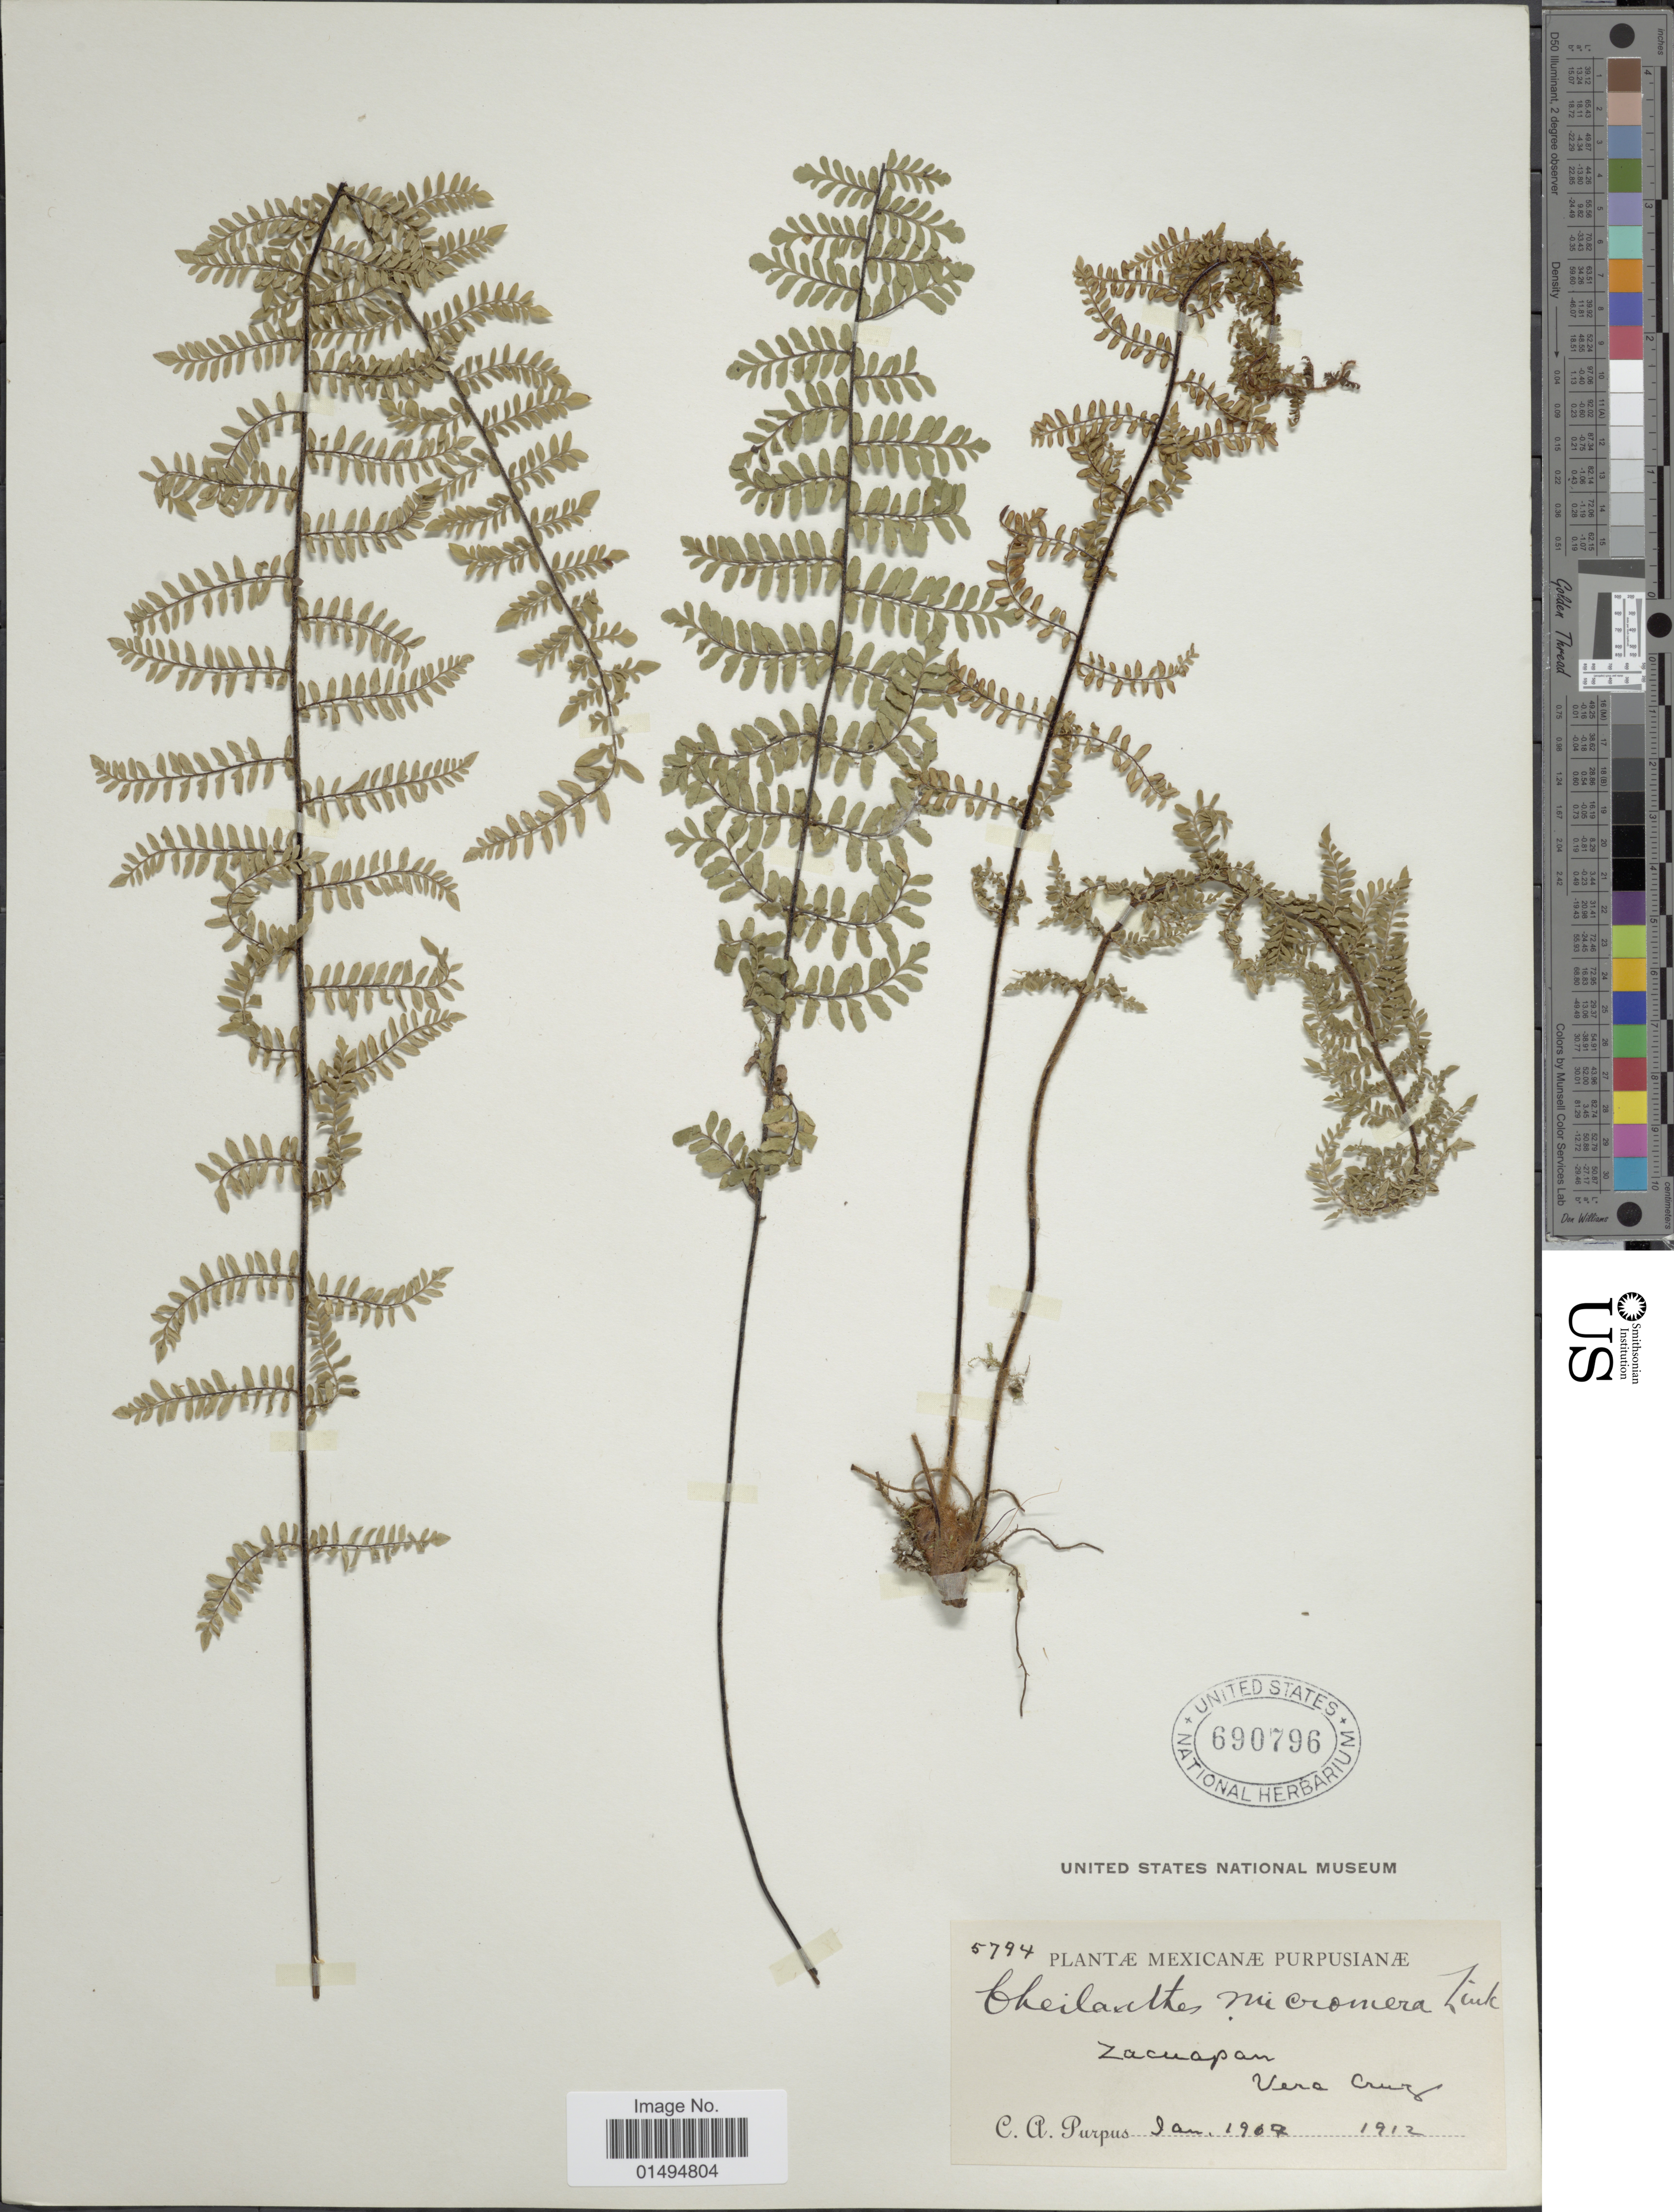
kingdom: Plantae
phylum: Tracheophyta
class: Polypodiopsida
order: Polypodiales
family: Pteridaceae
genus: Myriopteris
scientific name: Myriopteris notholaenoides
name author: (Desv.) Grusz & Windham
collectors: C. A. Purpus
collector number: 5794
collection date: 1907-01/1912-01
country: Mexico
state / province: Veracruz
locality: Zacuapan. Vera Cruz.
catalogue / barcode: US 690796